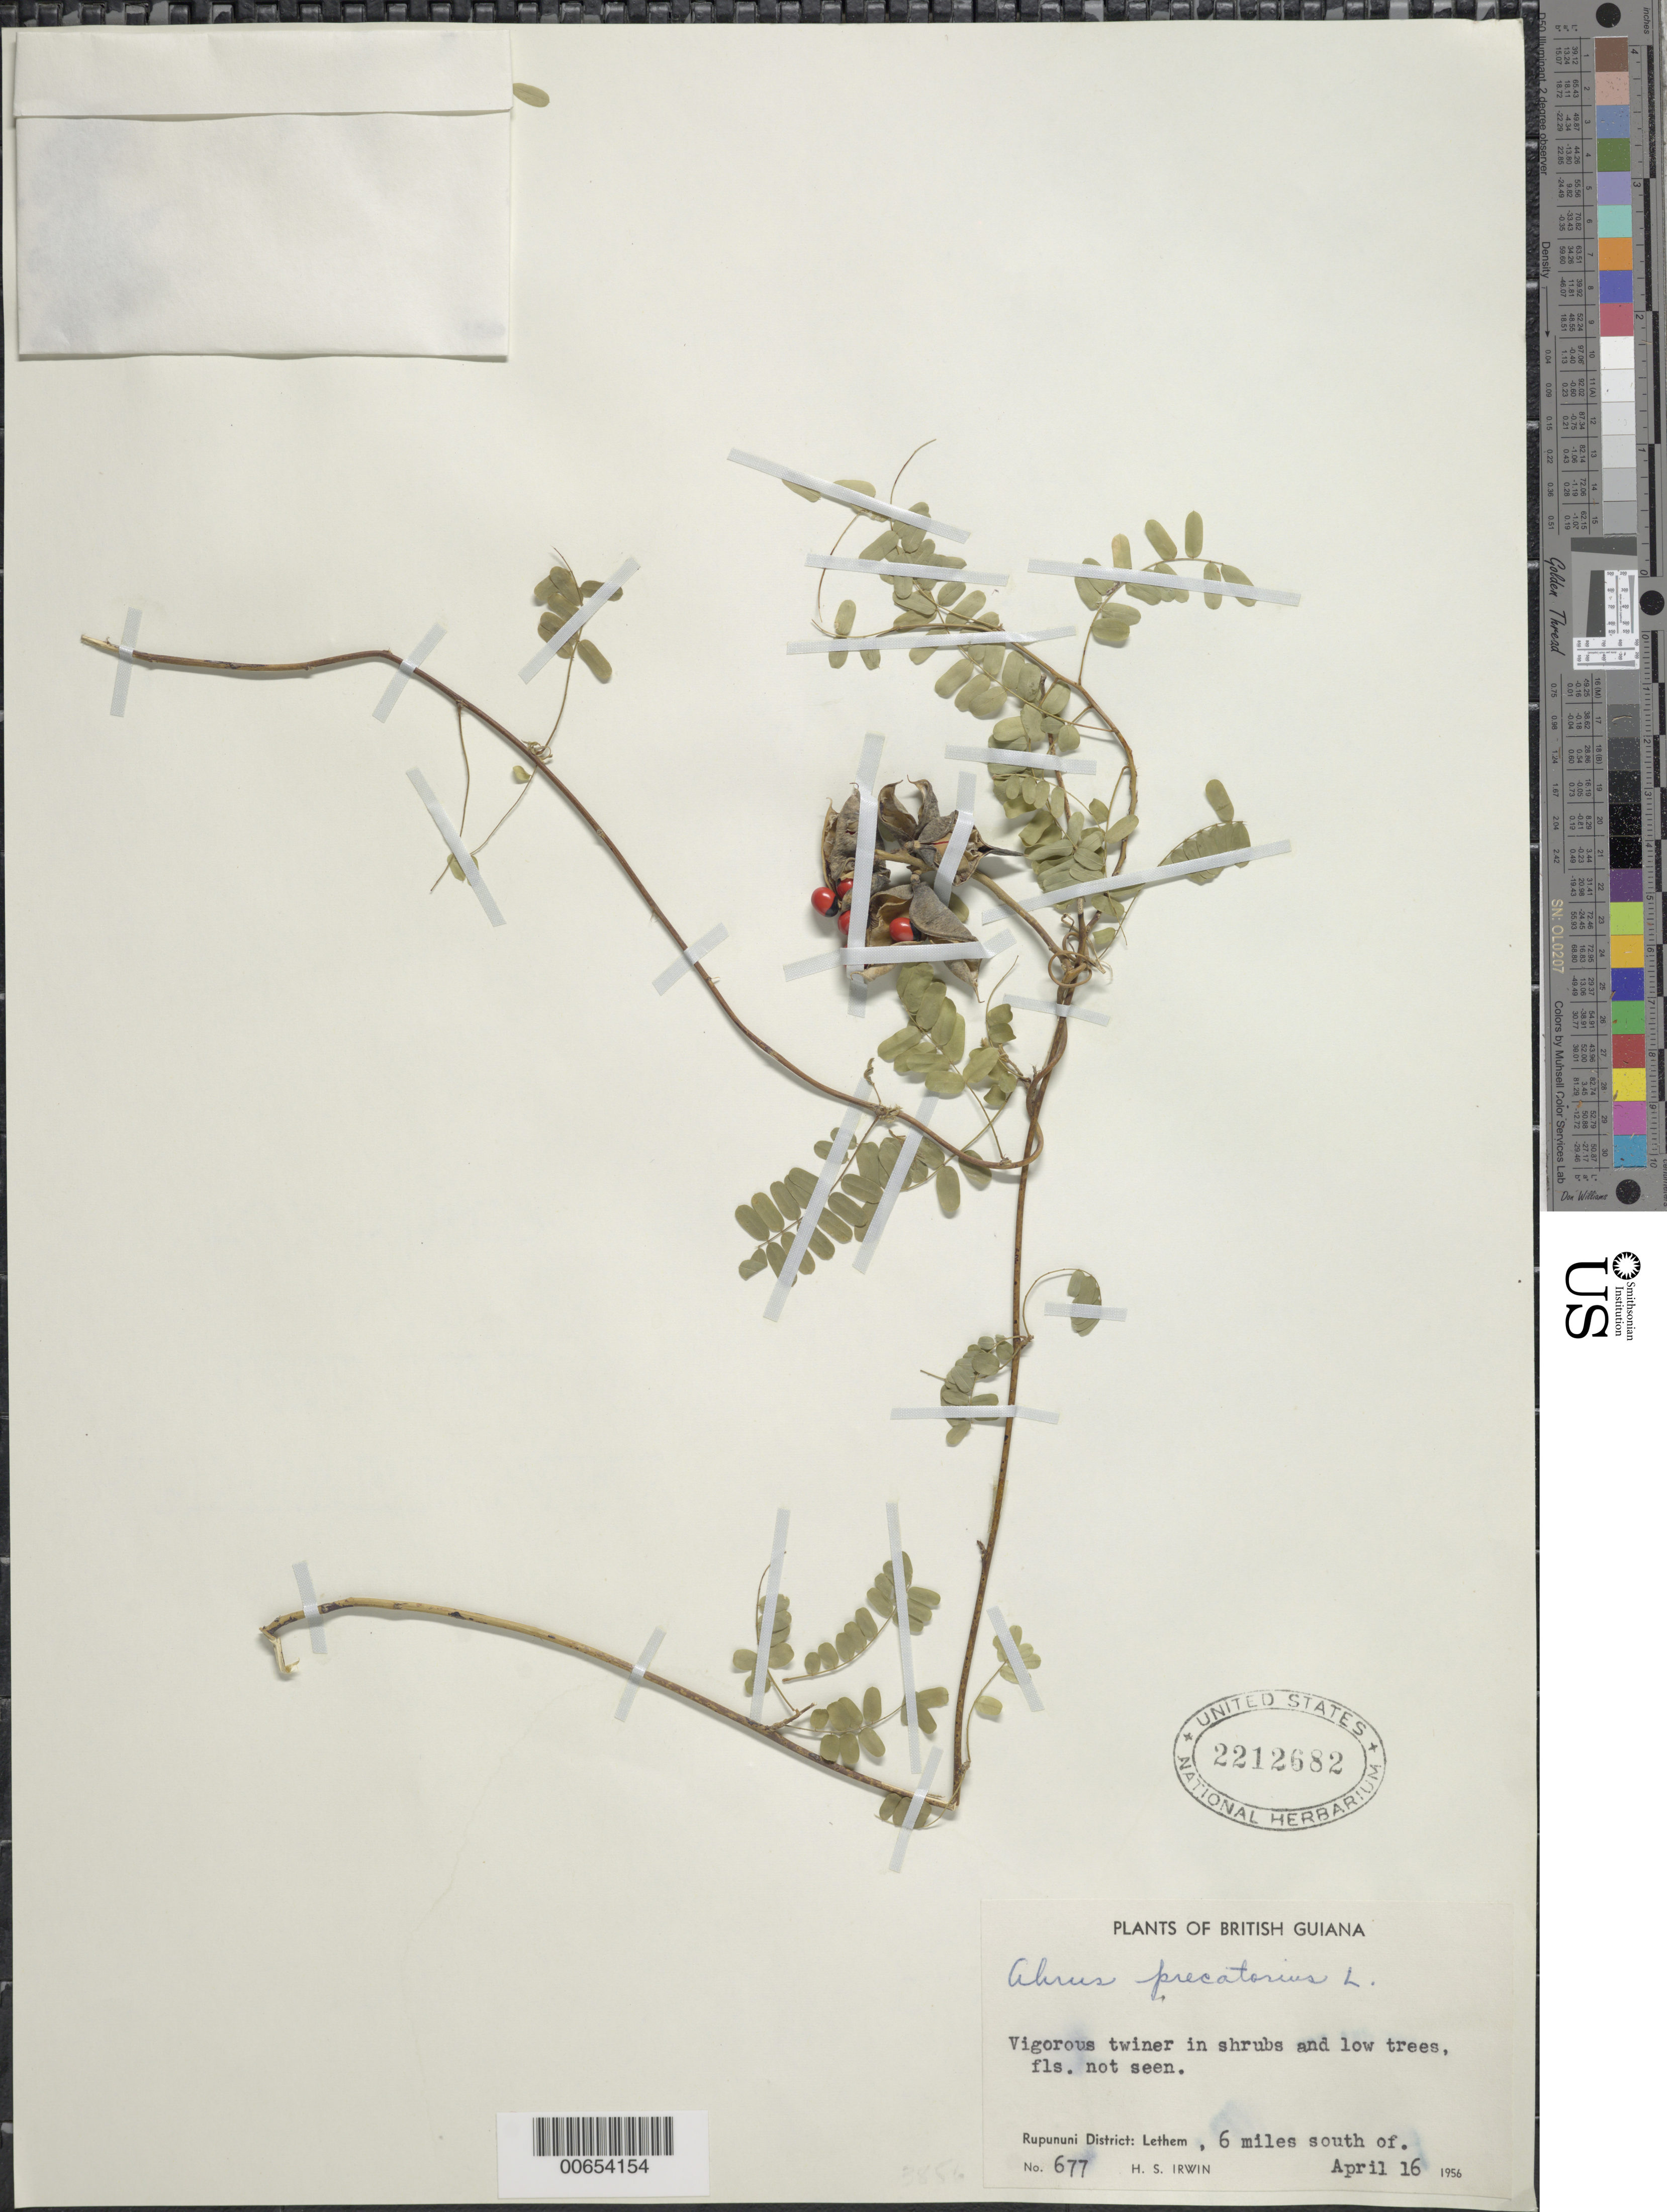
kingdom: Plantae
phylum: Tracheophyta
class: Magnoliopsida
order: Fabales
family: Fabaceae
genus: Abrus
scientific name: Abrus precatorius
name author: L.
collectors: H. Irwin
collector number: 677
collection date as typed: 16-Apr-56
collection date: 1956-04-16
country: Guyana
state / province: U. Takutu-U. Essequibo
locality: Rupununi Dist., 6 mi. S of Lethem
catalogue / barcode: US 2212682